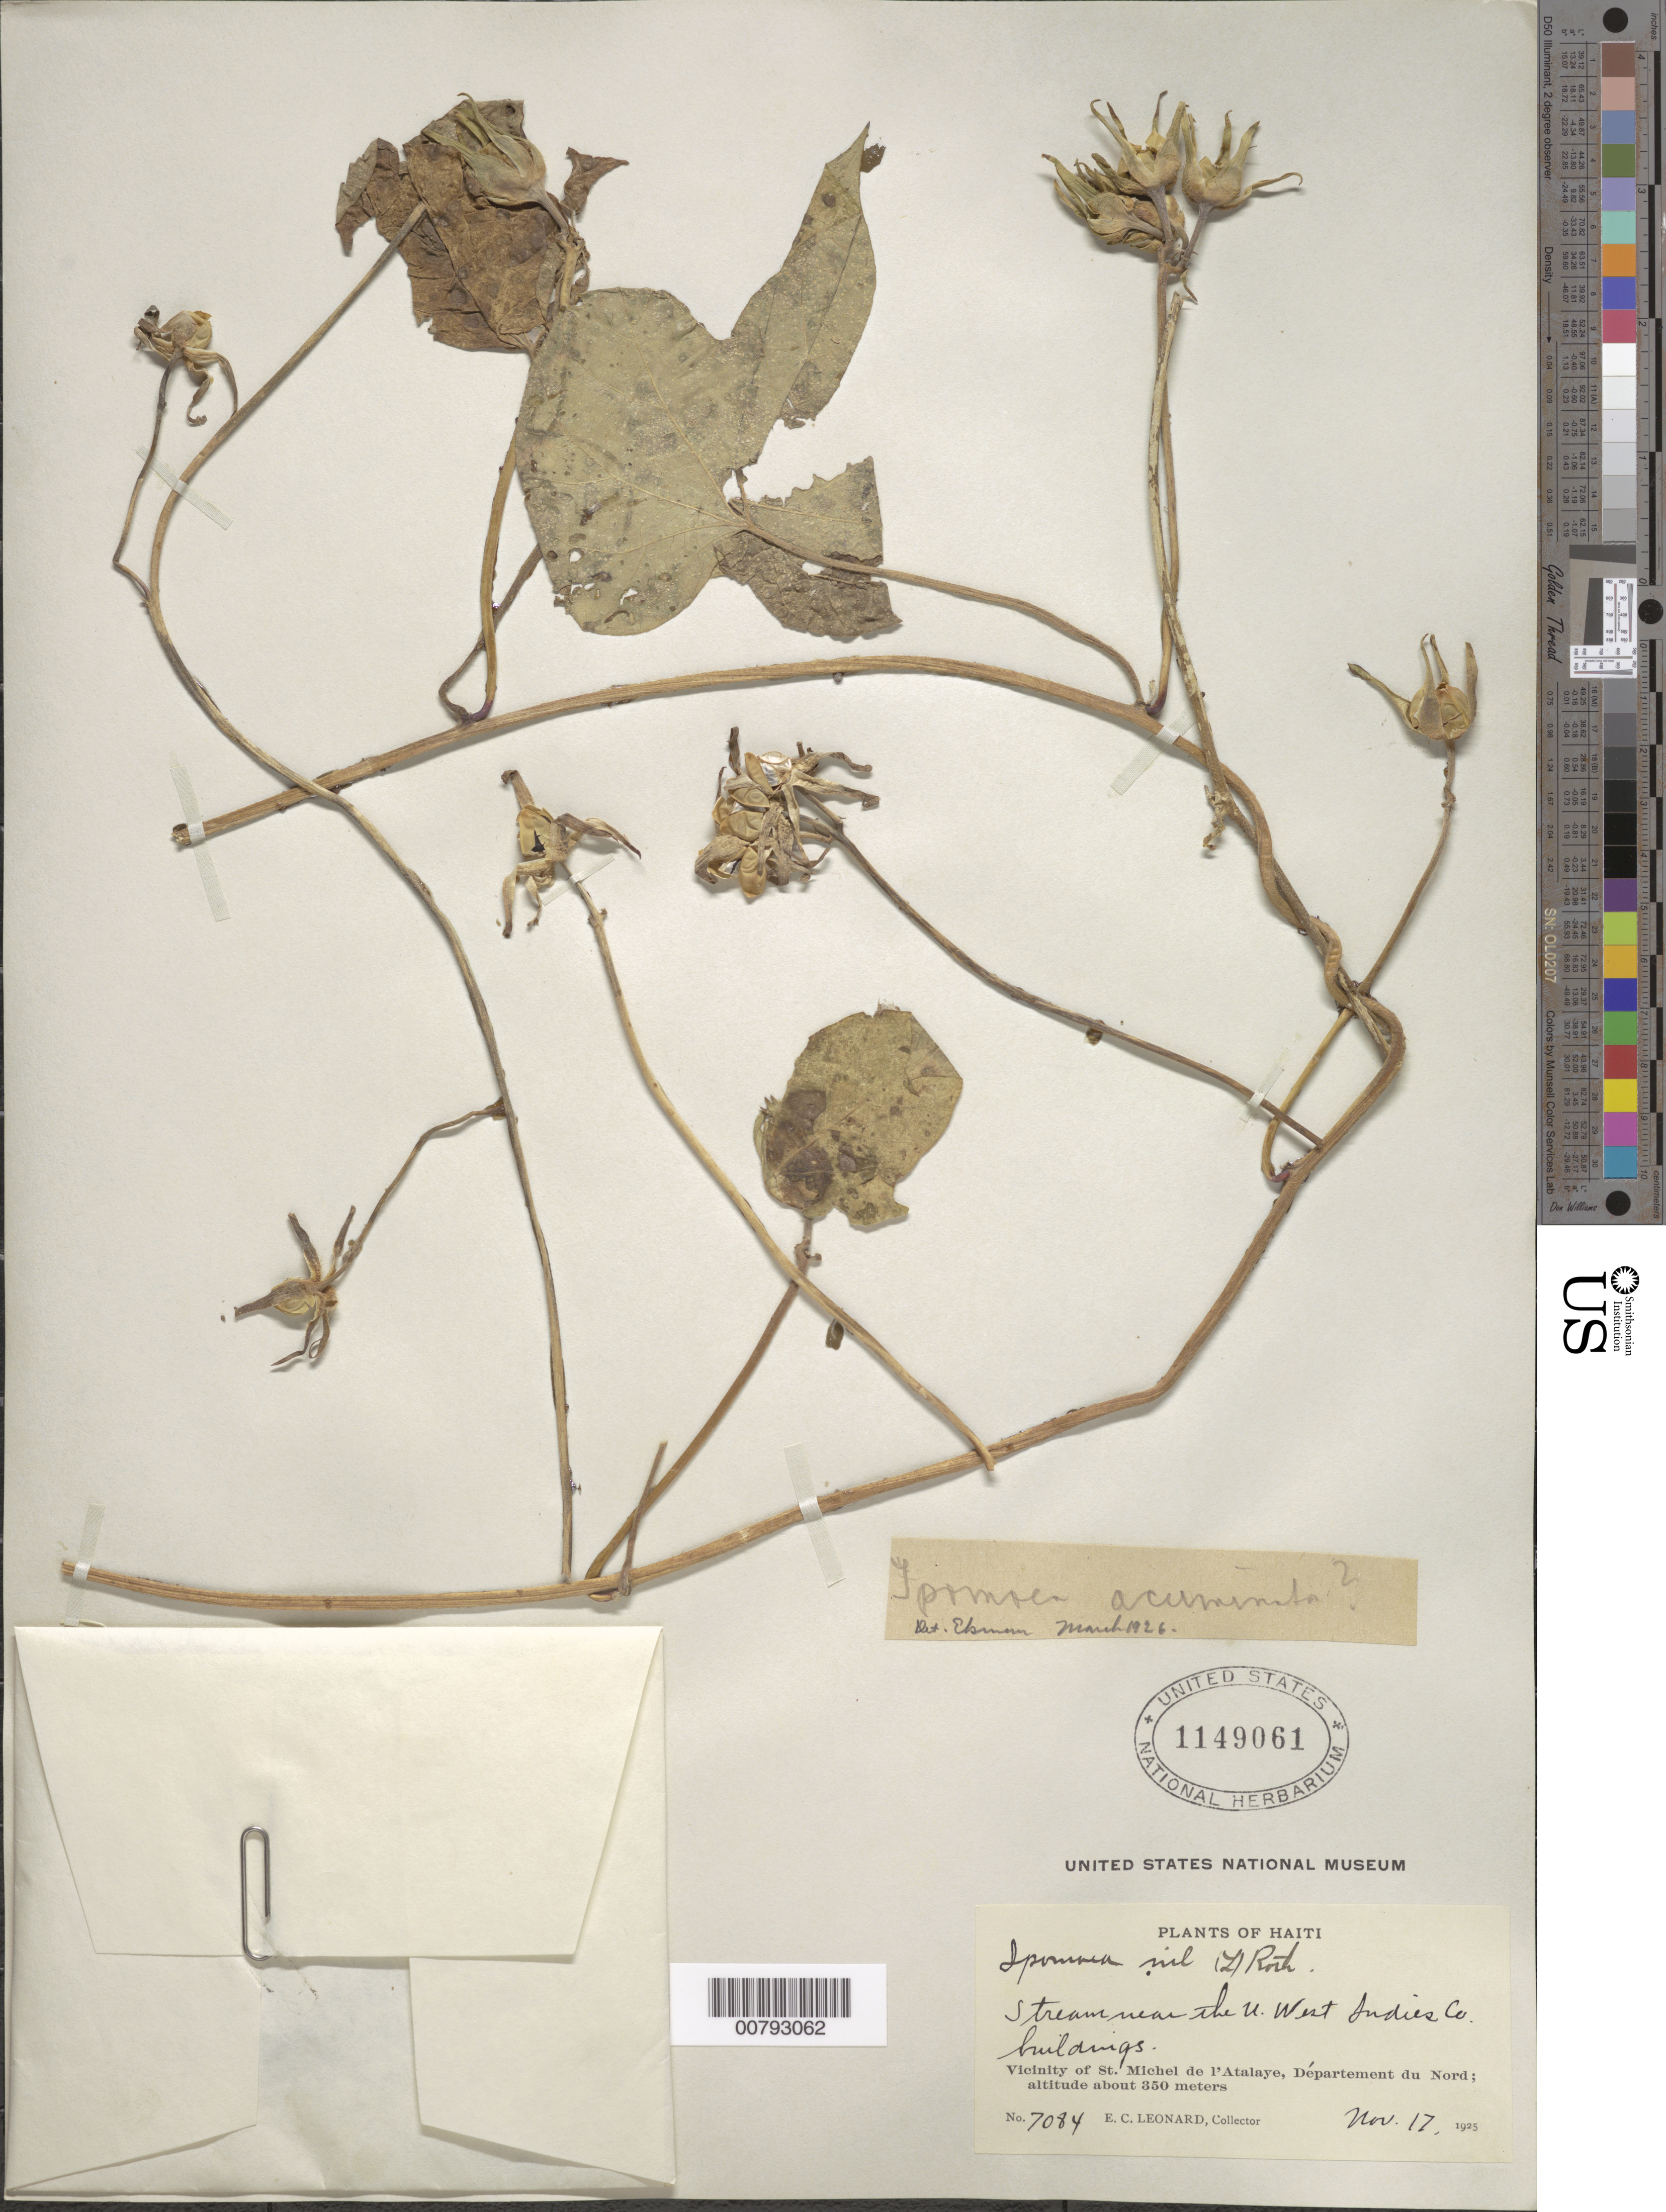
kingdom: Plantae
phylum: Tracheophyta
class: Magnoliopsida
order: Solanales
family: Convolvulaceae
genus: Ipomoea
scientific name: Ipomoea nil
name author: (L.) Roth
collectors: E. C. Leonard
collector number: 7084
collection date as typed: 17 Nov 1925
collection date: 1925-11-17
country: Haiti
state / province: Nord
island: Hispaniola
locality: Vicinity of St. Michel de l'Atalaye, near the U.West Indies Co. buildings.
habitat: Stream.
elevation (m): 350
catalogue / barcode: US 1149061